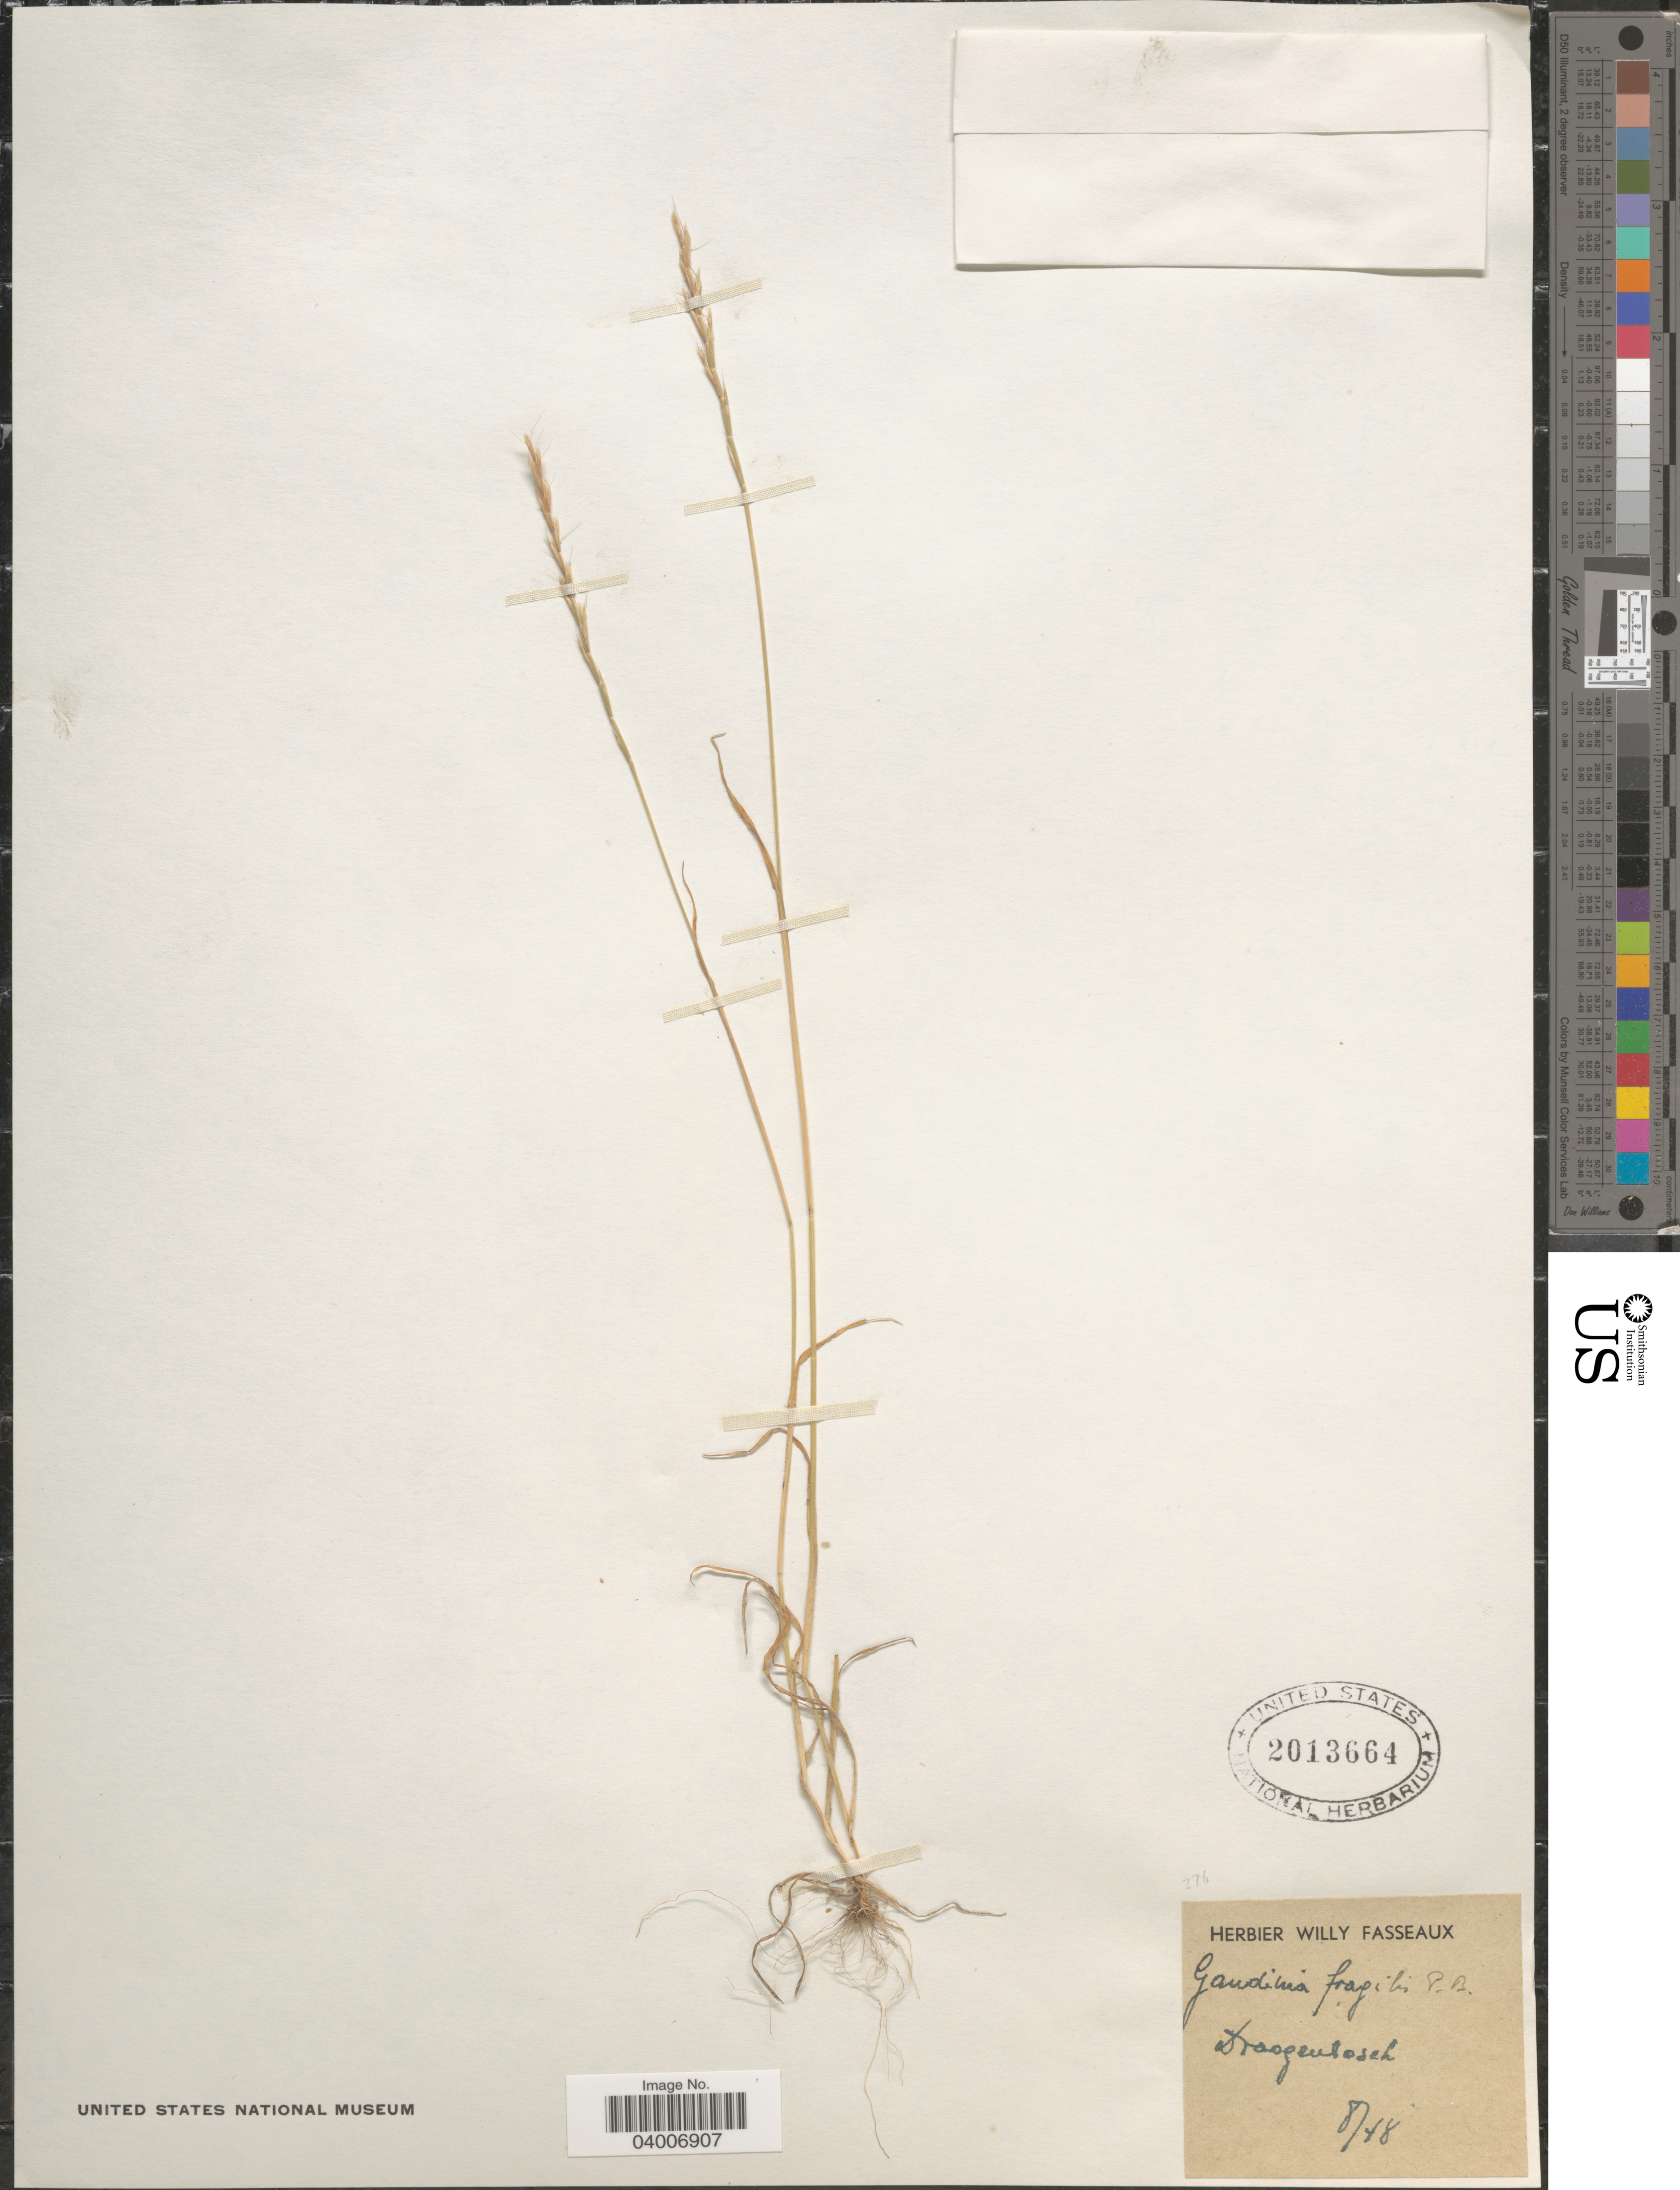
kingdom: Plantae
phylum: Tracheophyta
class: Liliopsida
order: Poales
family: Poaceae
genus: Gaudinia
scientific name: Gaudinia fragilis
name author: (L.) P. Beauv.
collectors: Ex herb. W. Fasseaux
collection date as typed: Transcribed d/m/y: /8/48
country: Belgium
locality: Droogenbosch.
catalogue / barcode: US 2013664